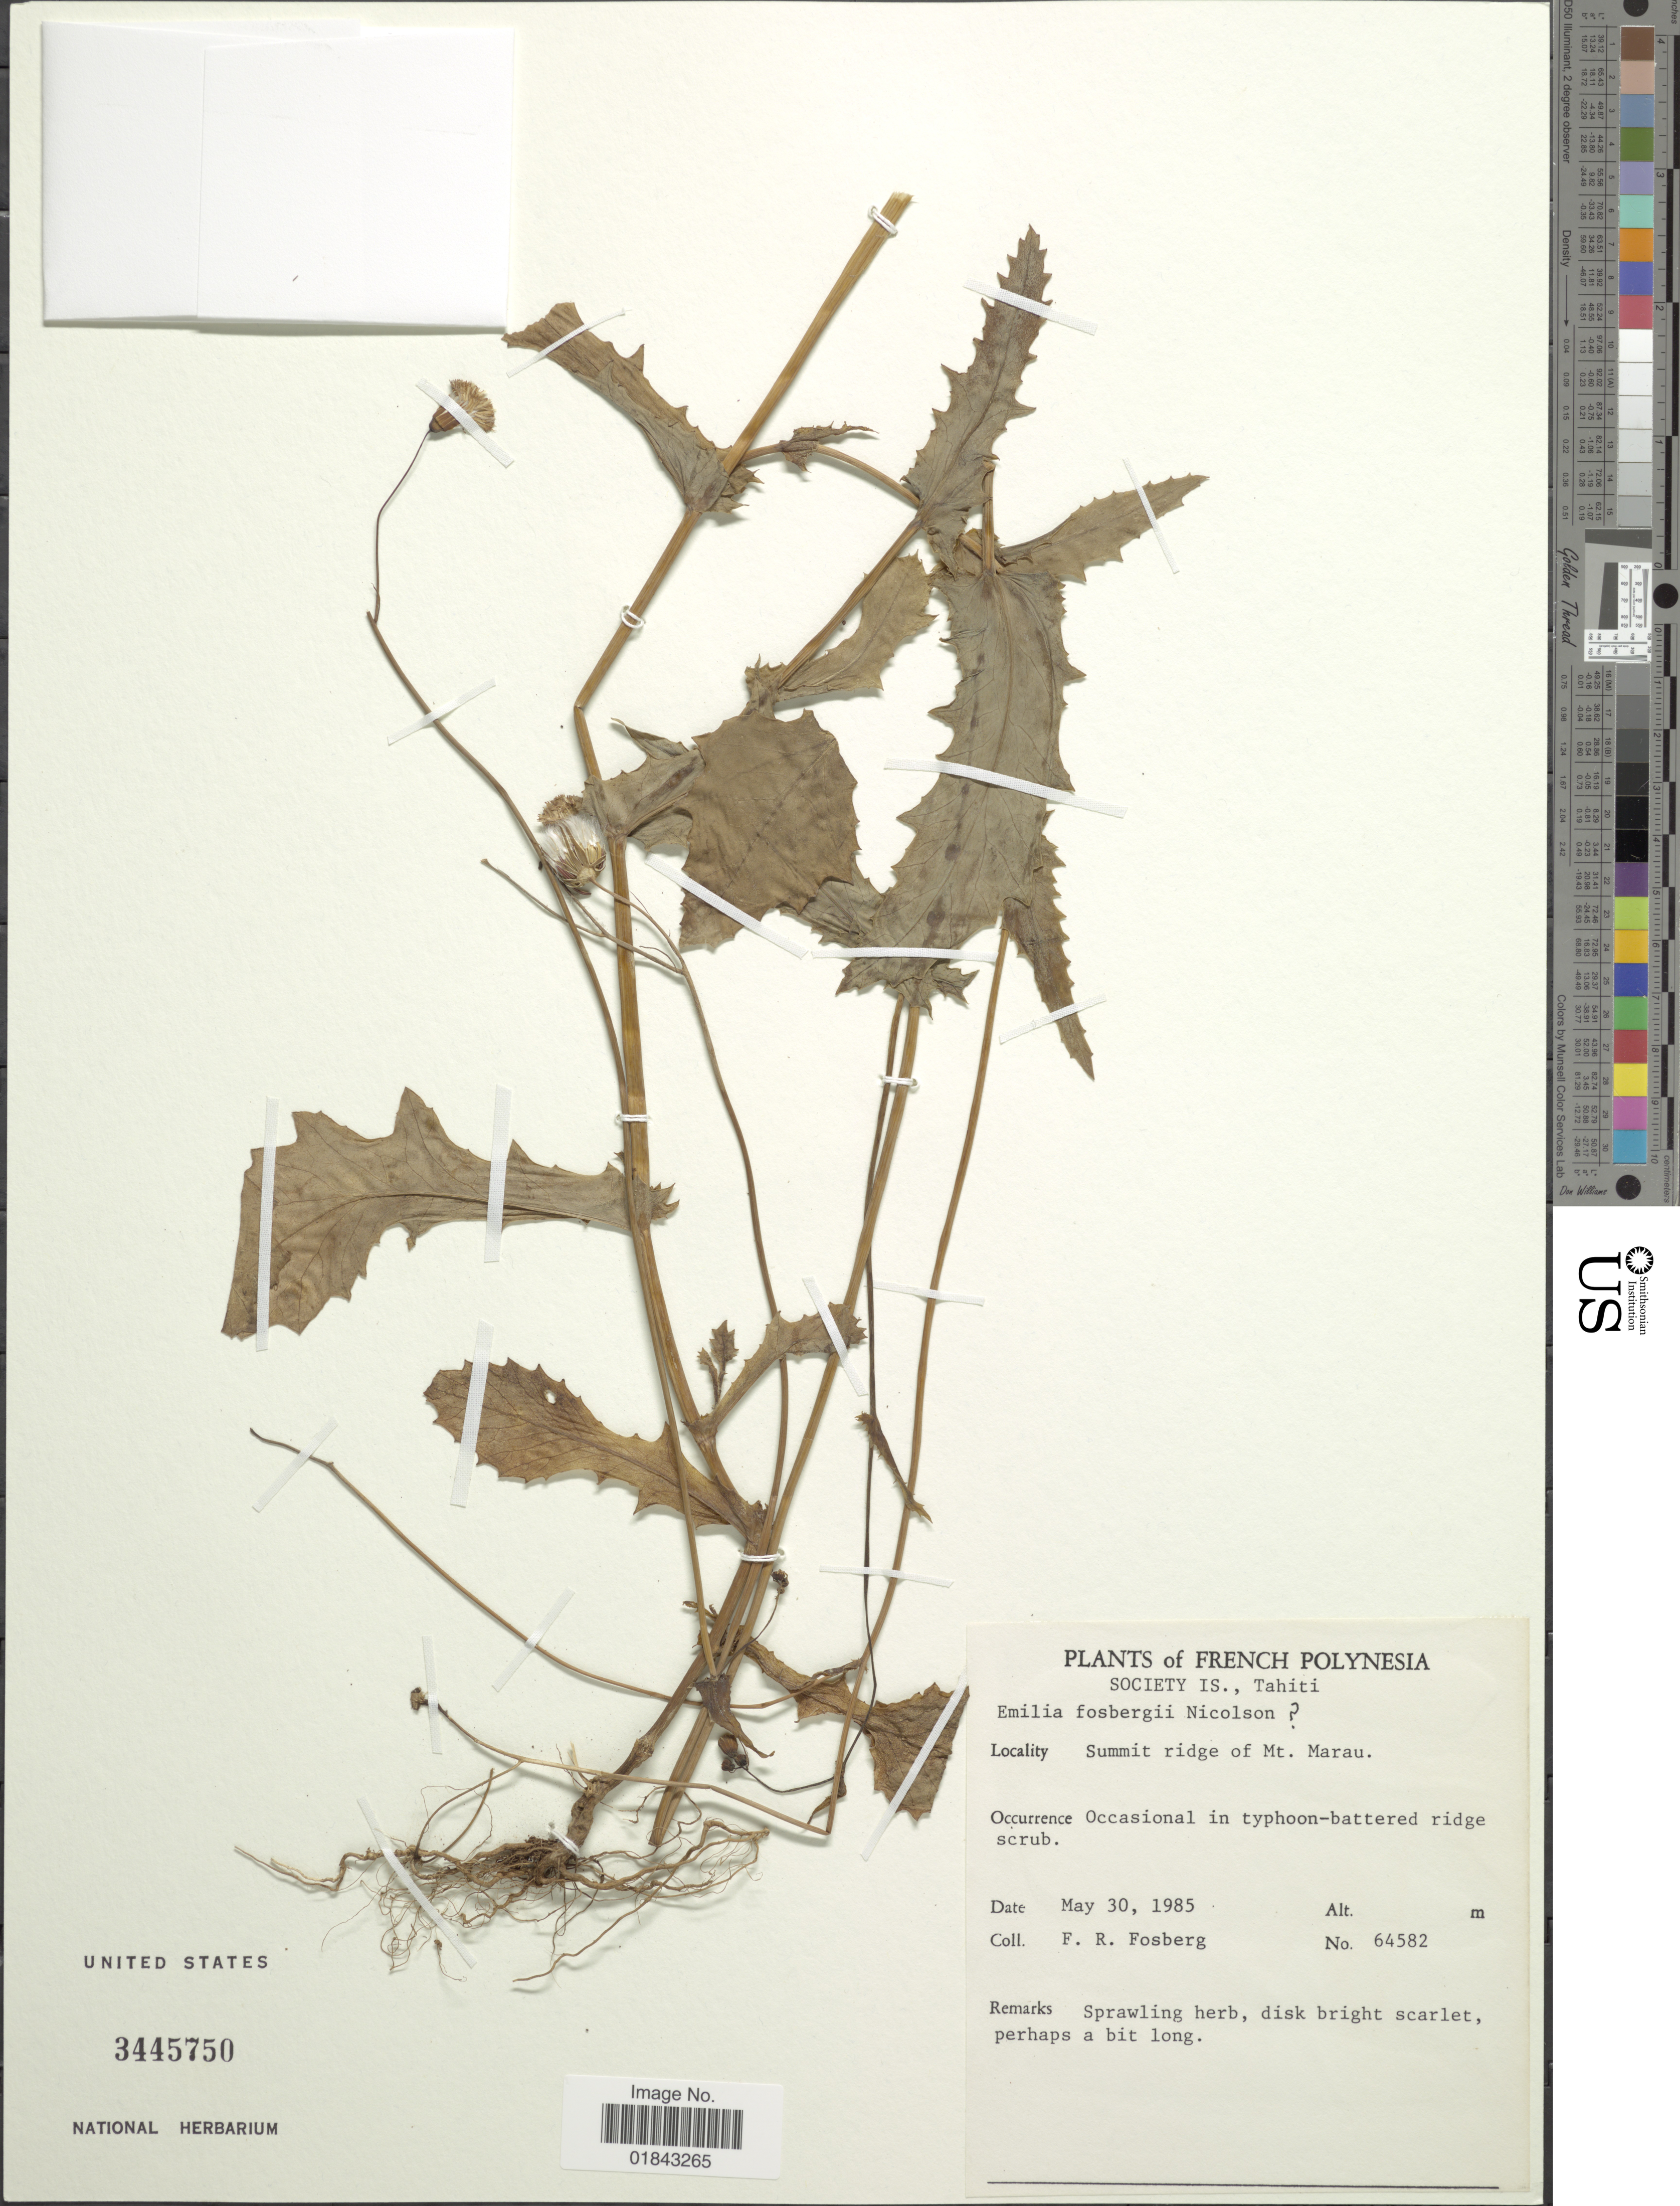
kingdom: Plantae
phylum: Tracheophyta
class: Magnoliopsida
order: Asterales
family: Asteraceae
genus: Emilia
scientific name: Emilia fosbergii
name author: Nicolson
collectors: F. R. Fosberg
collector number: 64582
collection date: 1985-05-30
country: French Polynesia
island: Tahiti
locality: Society Is., Tahiti, summit ridge of Mt. Marau, occaisional in typhoon-battered ridge scrub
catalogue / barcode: US 3445750